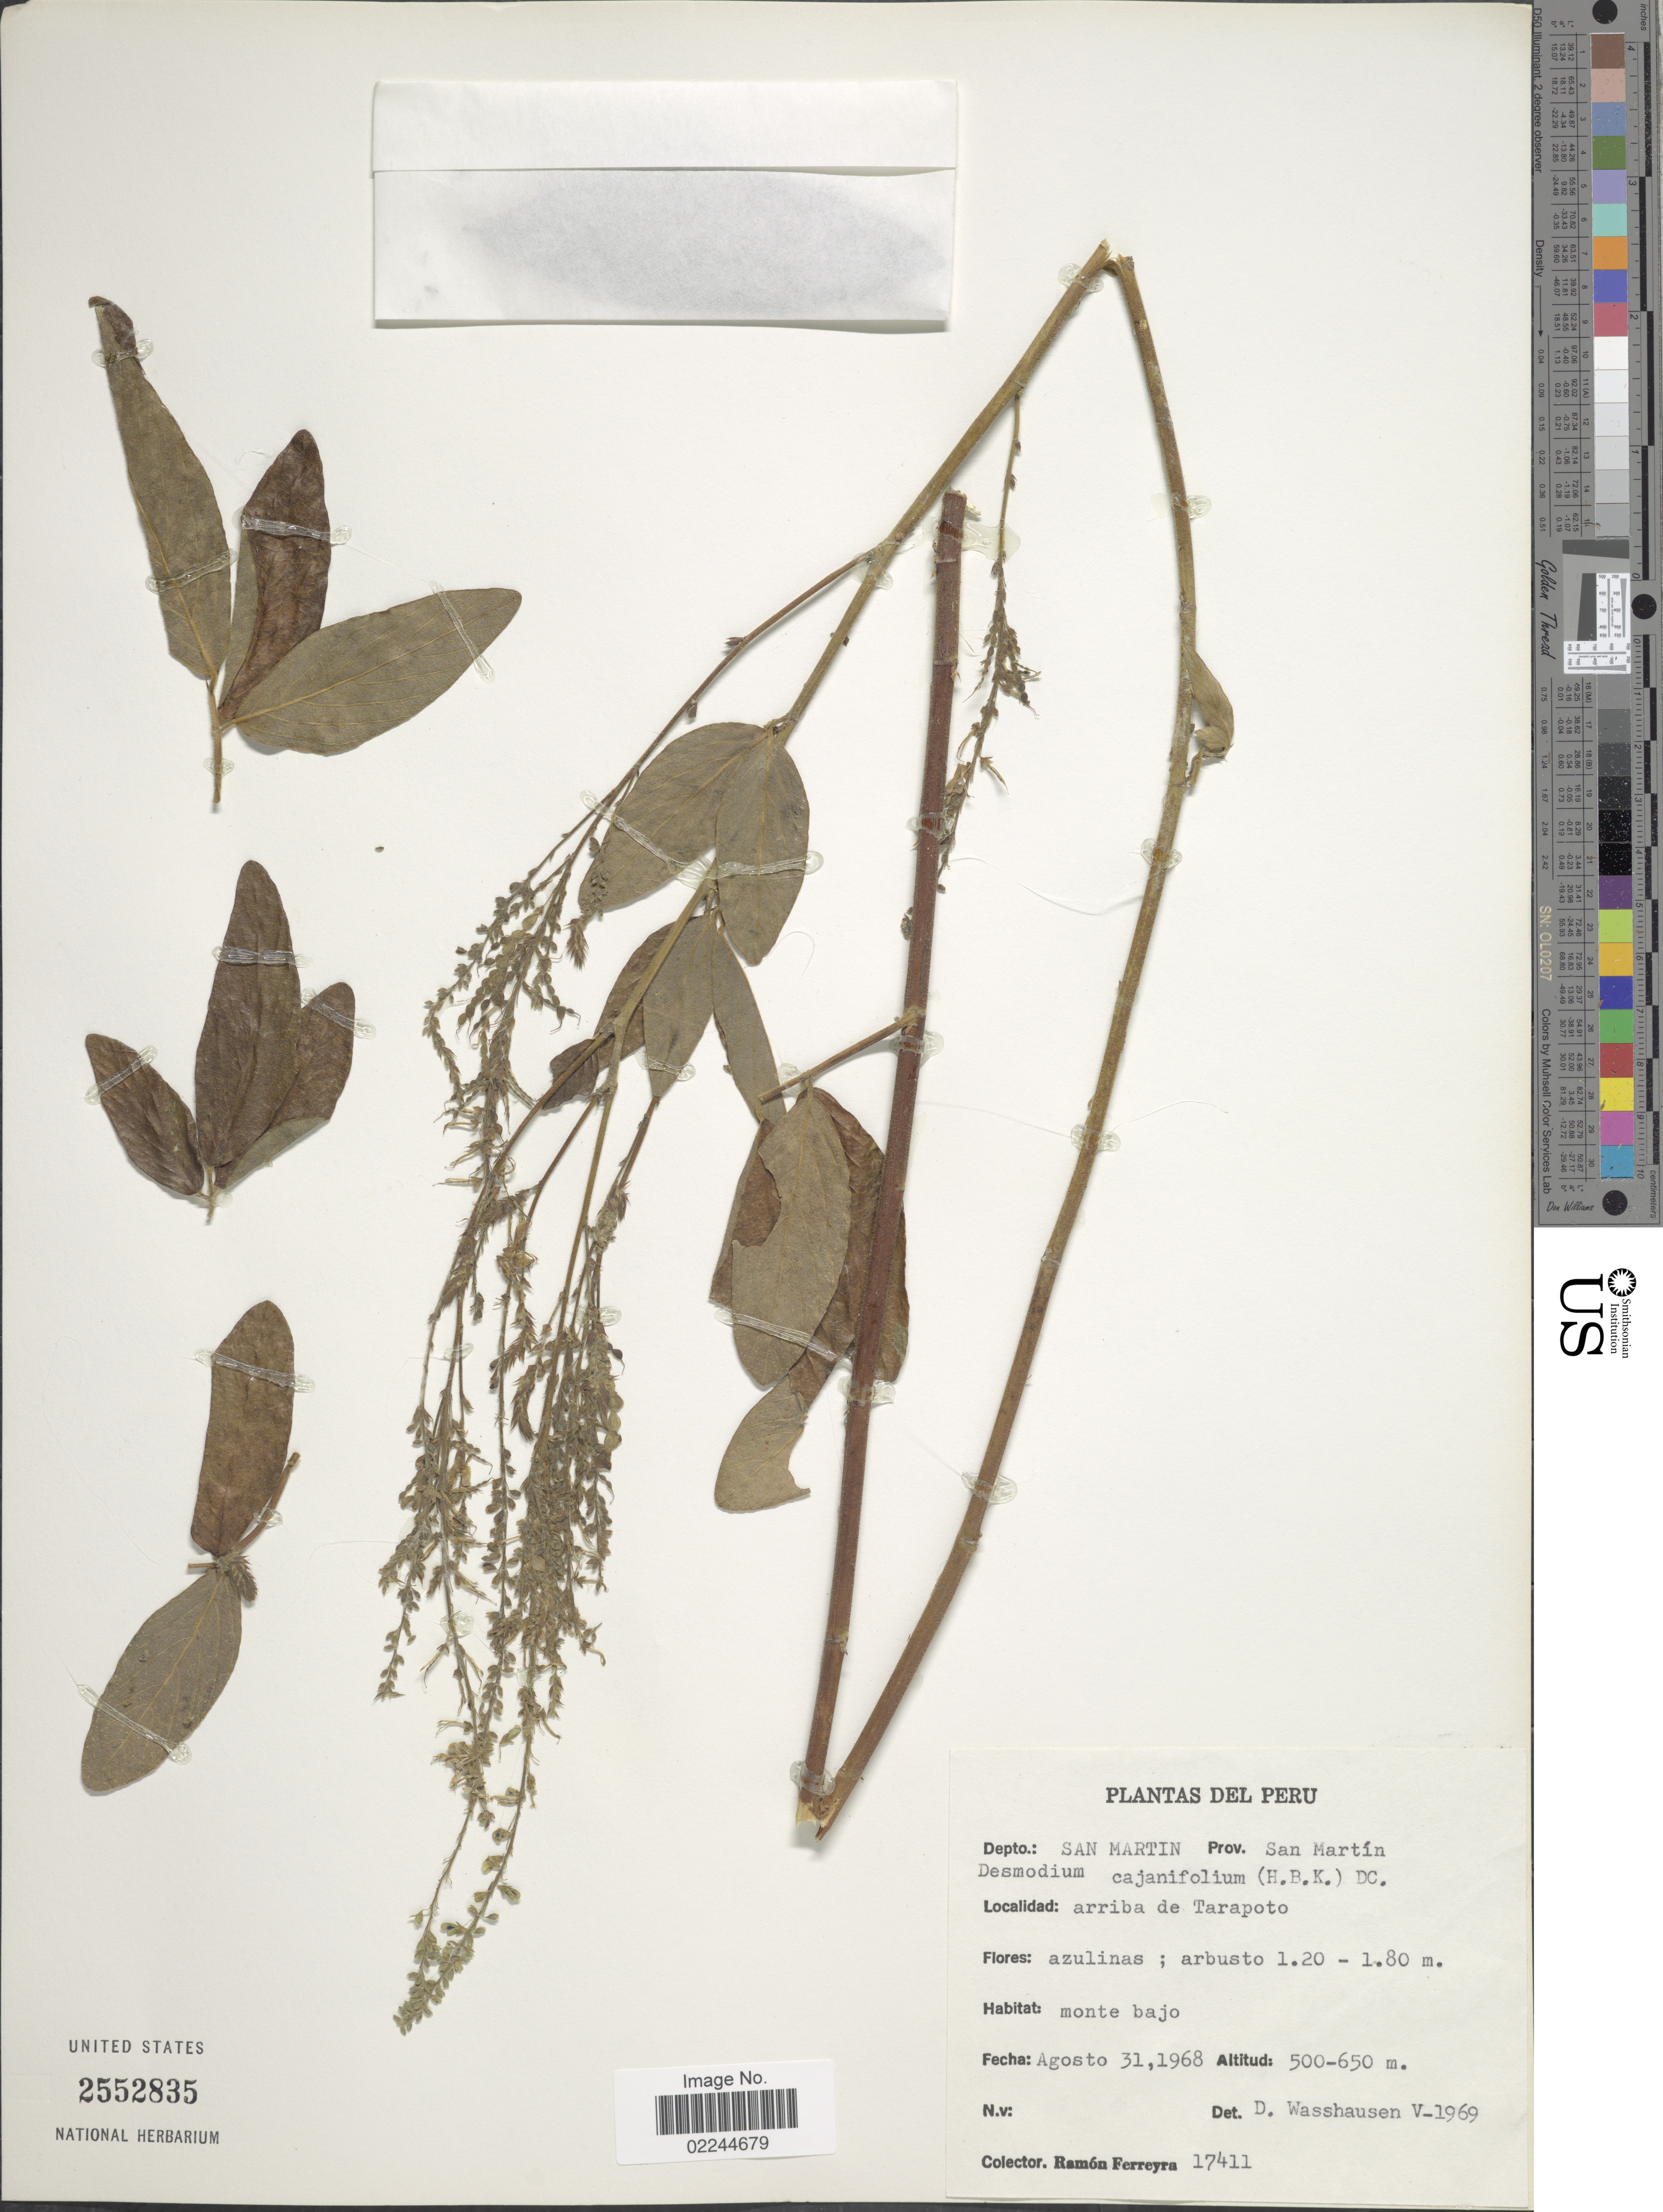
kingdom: Plantae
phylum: Tracheophyta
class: Magnoliopsida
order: Fabales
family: Fabaceae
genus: Desmodium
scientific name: Desmodium cajanifolium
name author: (Kunth) DC.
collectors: R. A. Ferreyra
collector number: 17411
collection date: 1968-08-31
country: Peru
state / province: San Martín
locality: Prov. Sanm Martin. arriba de Tarapoto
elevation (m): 500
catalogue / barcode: US 2552835